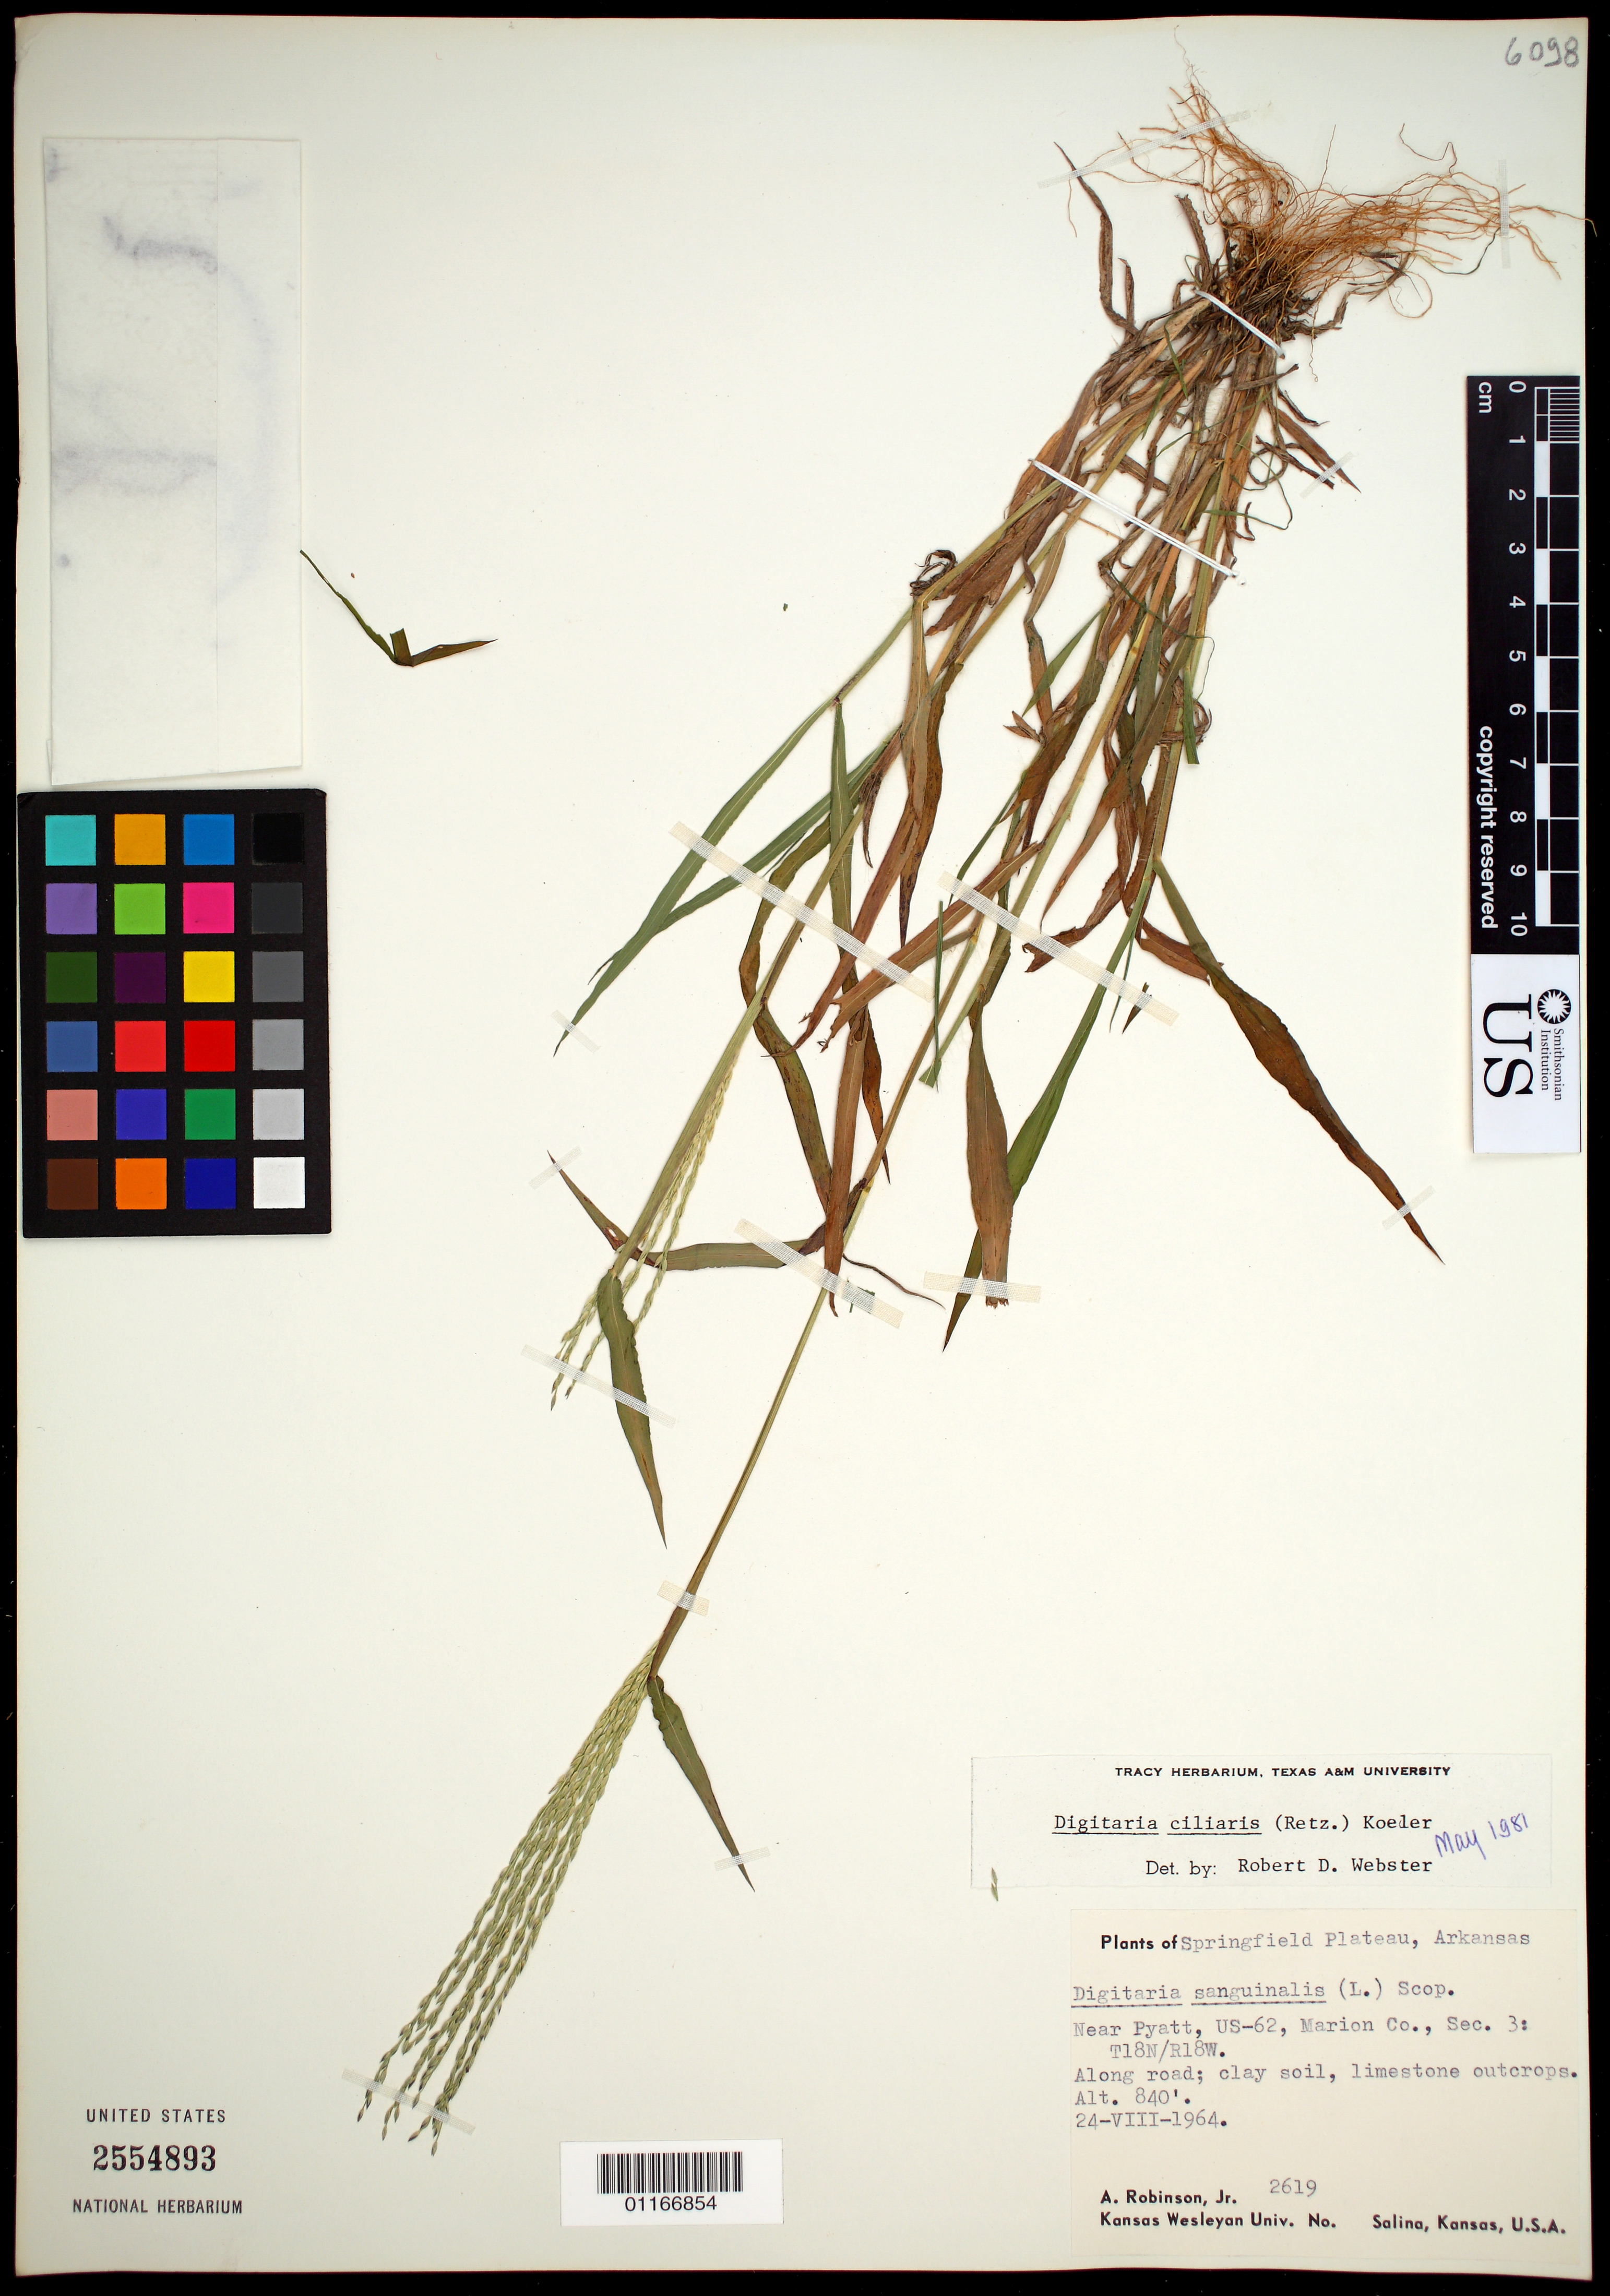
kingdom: Plantae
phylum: Tracheophyta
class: Liliopsida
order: Poales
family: Poaceae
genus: Digitaria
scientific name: Digitaria ciliaris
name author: (Retz.) Koeler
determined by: Webster, Robert D.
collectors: A. Robinson Jr.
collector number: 2619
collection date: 1964-08-24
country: United States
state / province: Arkansas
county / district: Marion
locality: Near Pyatt, US-62, Sec. 3: T18N/R18W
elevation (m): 256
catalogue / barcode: US 2554893